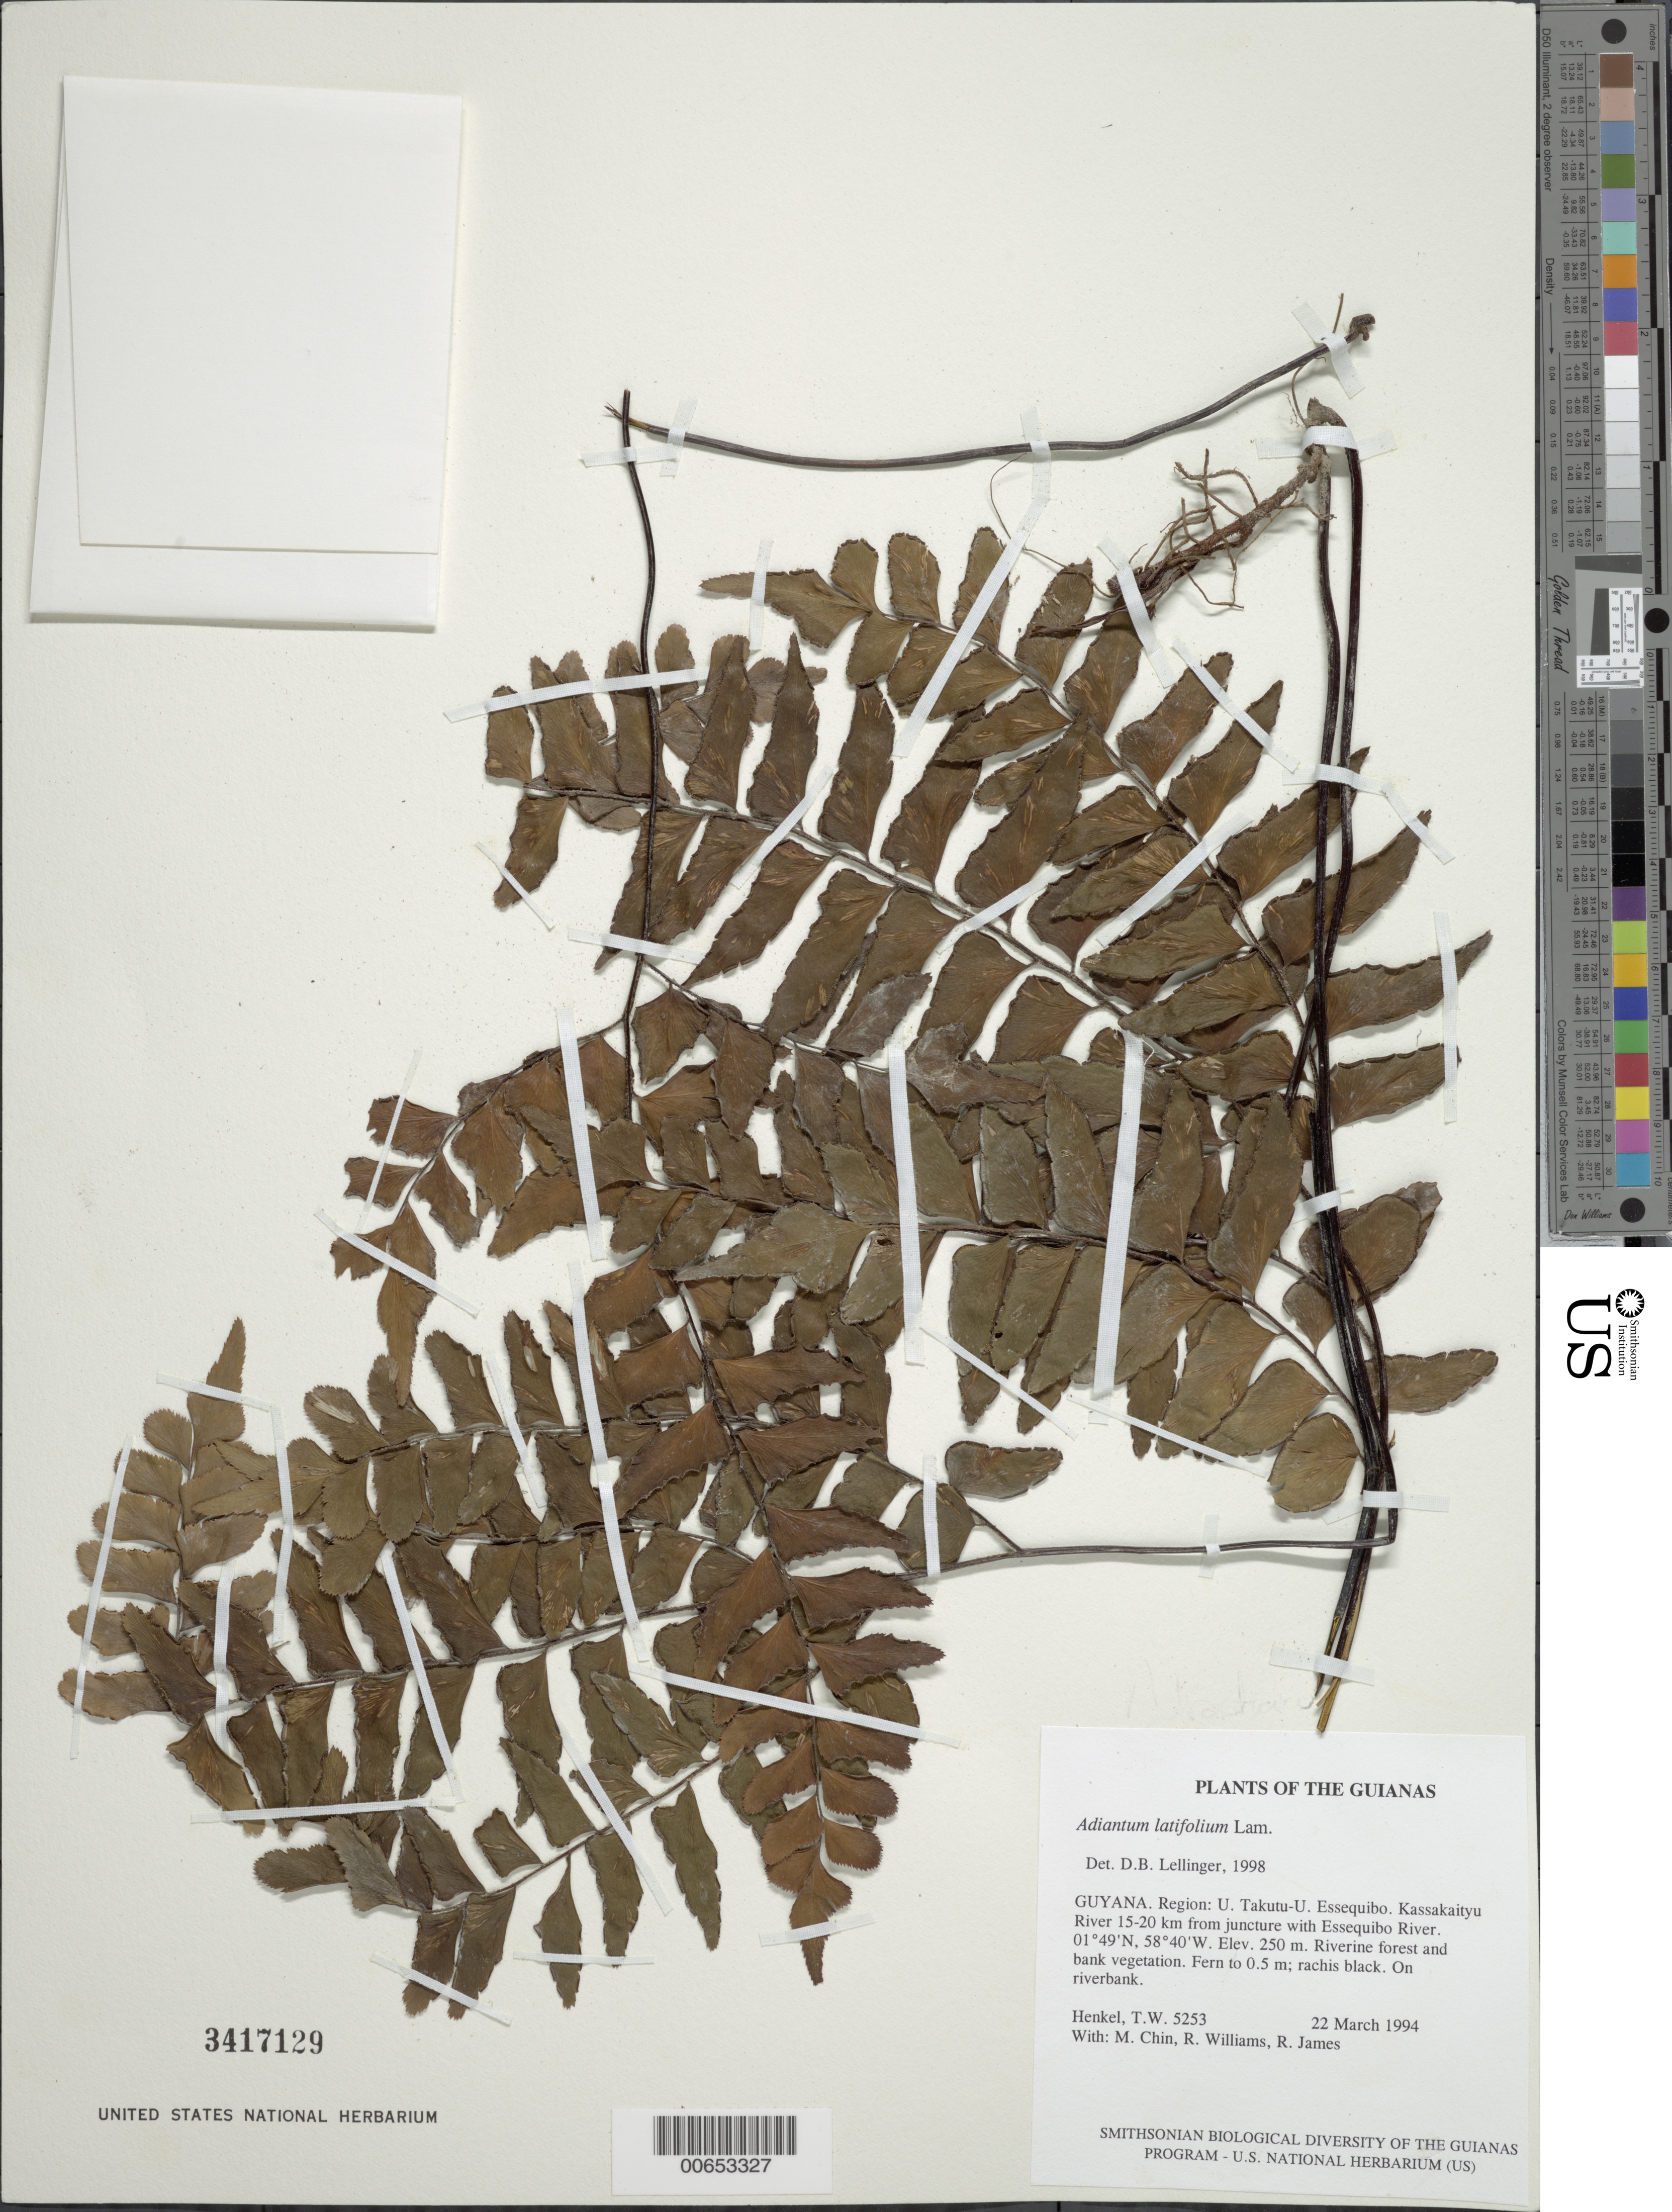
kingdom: Plantae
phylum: Tracheophyta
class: Polypodiopsida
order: Polypodiales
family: Pteridaceae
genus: Adiantum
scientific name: Adiantum latifolium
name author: Lam.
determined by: Lellinger, David B., (BOT), Smithsonian Institution - National Museum of Natural History (UNITED STATES)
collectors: T. Henkel, M. Chin, R. Williams & R. James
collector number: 5253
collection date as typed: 22 March 1994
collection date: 1994-03-22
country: Guyana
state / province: U. Takutu-U. Essequibo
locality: Kassakaityu River 15-20 km from juncture with Essequibo River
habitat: Riverine forest and bank vegetation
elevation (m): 250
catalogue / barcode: US 3417129